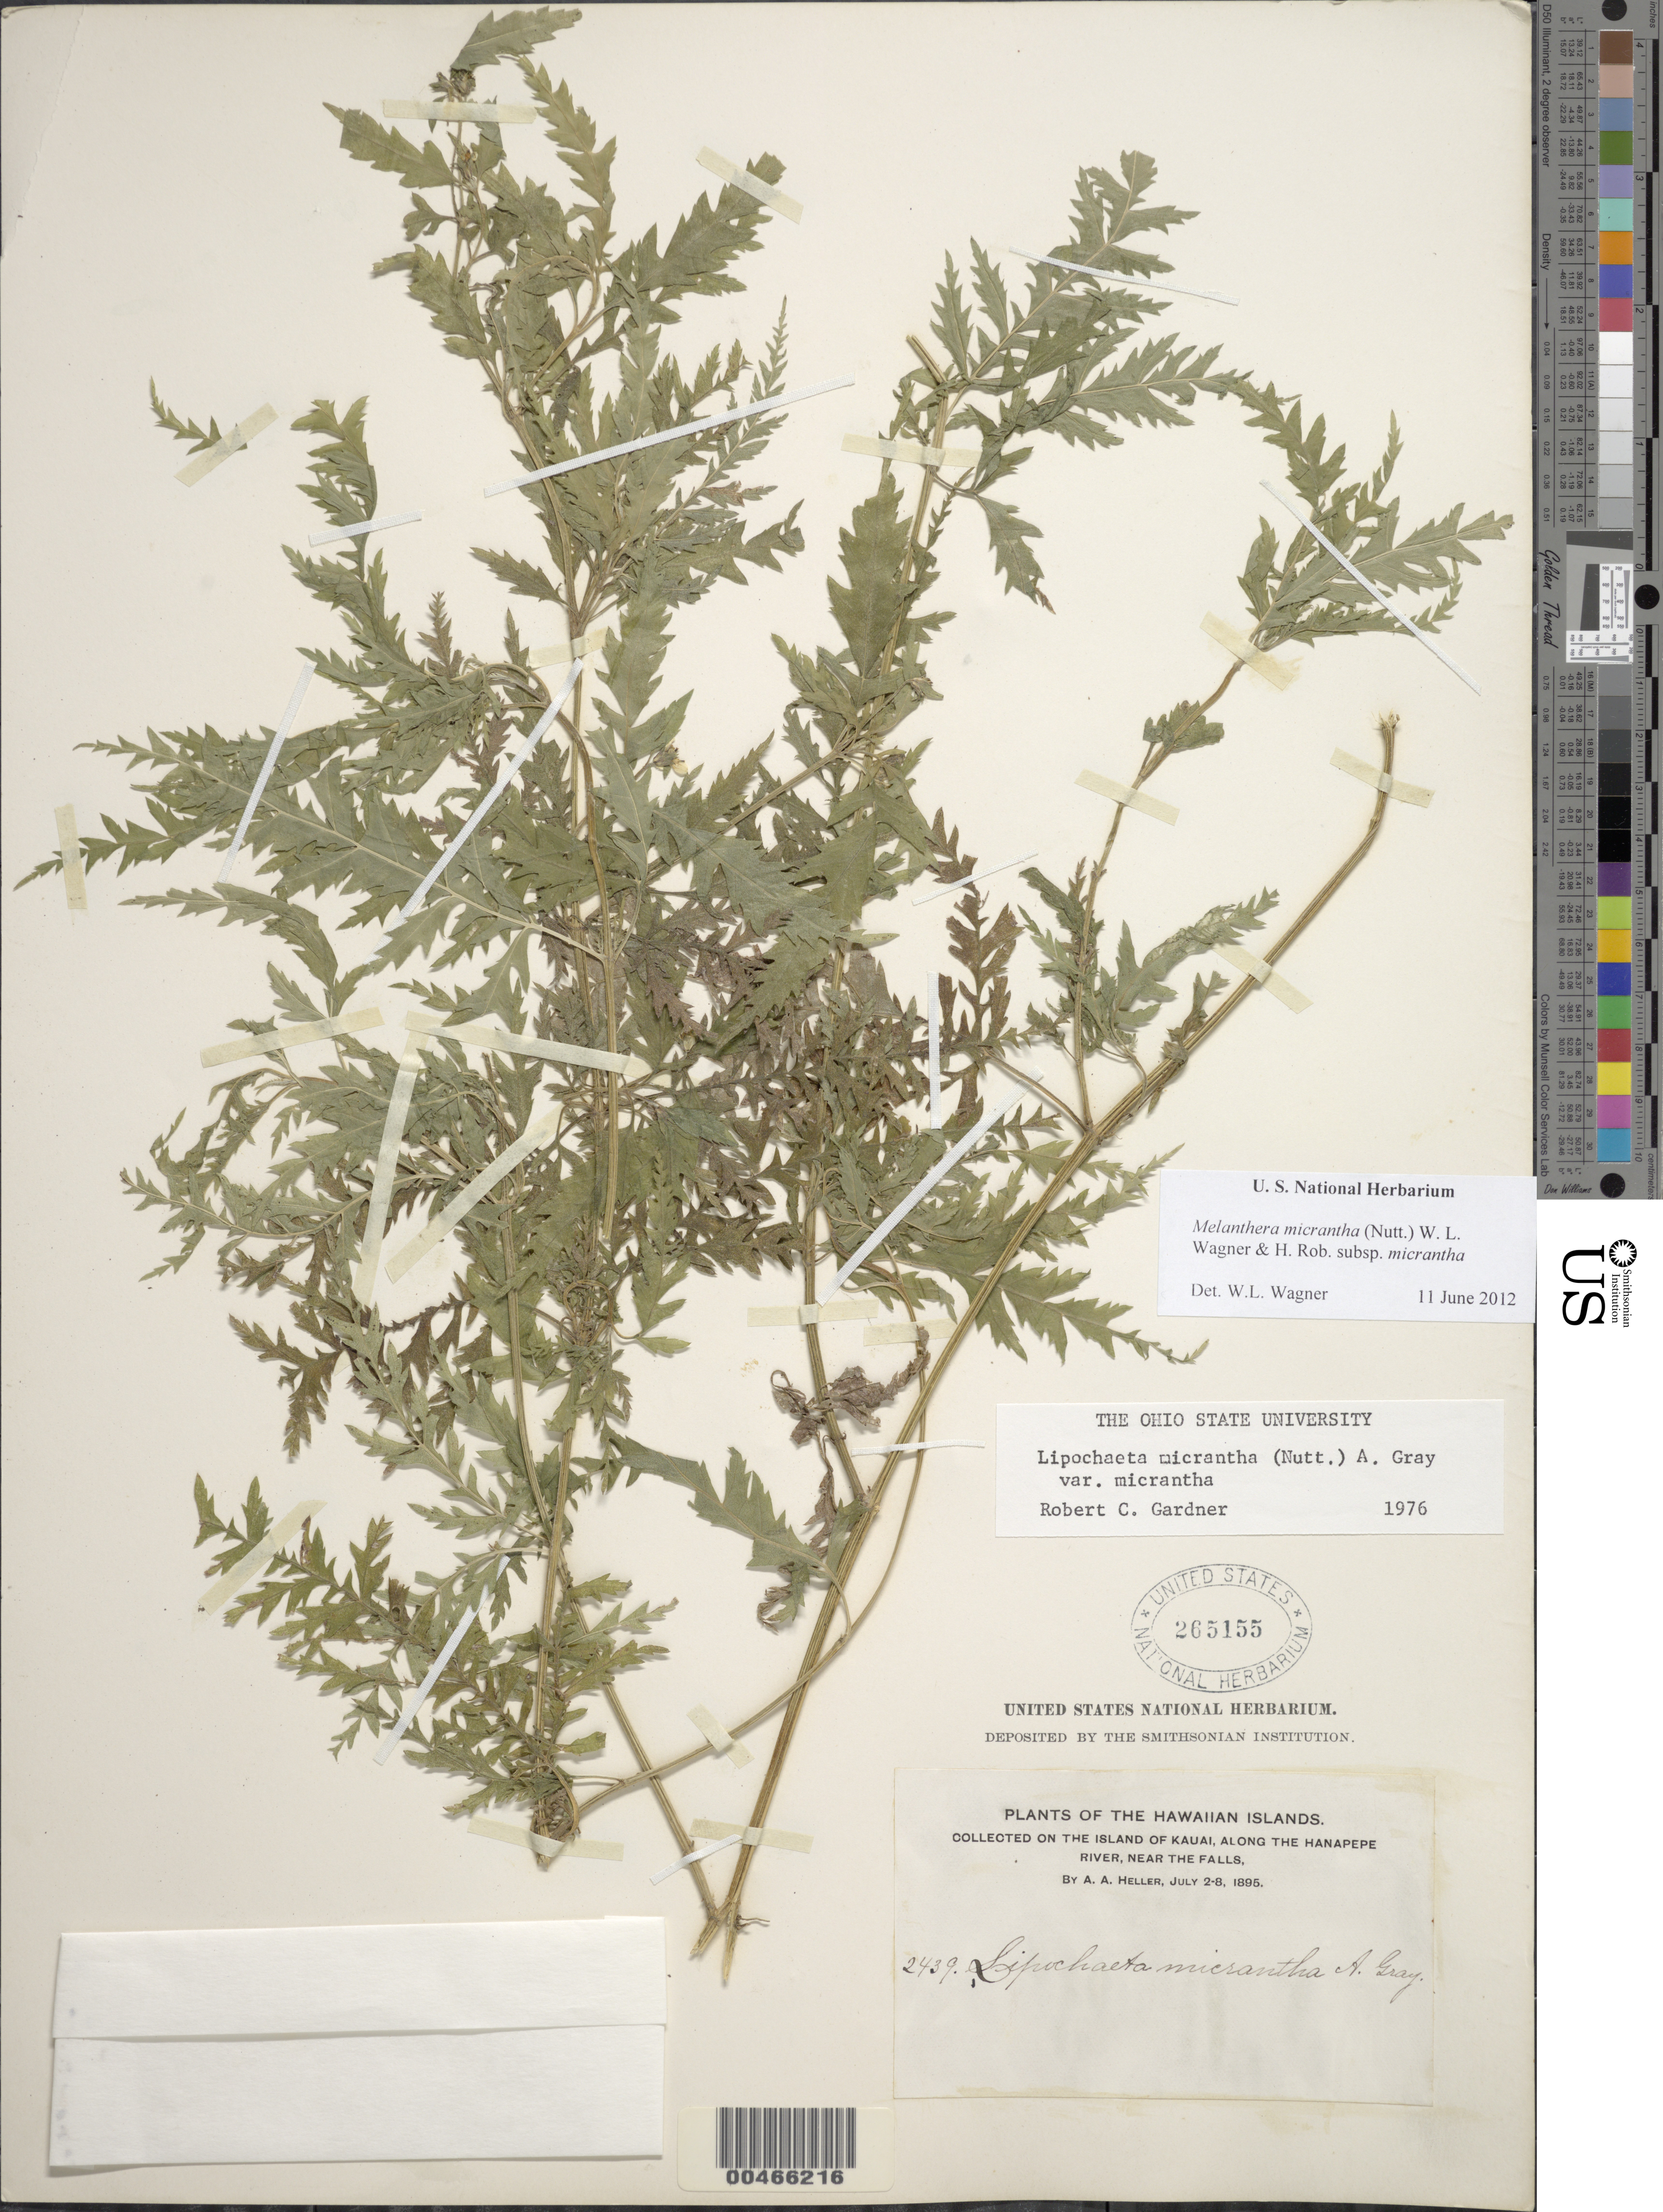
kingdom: Plantae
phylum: Tracheophyta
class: Magnoliopsida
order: Asterales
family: Asteraceae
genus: Wollastonia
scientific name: Wollastonia micrantha subsp. micrantha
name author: (Nutt.) Orchard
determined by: Wagner, W. L., (BOT), Smithsonian Institution - National Museum of Natural History (UNITED STATES)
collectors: A. A. Heller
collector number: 2439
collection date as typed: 2 Jul 1895 to 8 Jul 1895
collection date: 1895-07-02/1895-07-08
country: United States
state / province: Hawaii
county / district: Kauai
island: Kaua'i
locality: Along the Hanapepe River, near the Falls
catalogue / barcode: US 265155